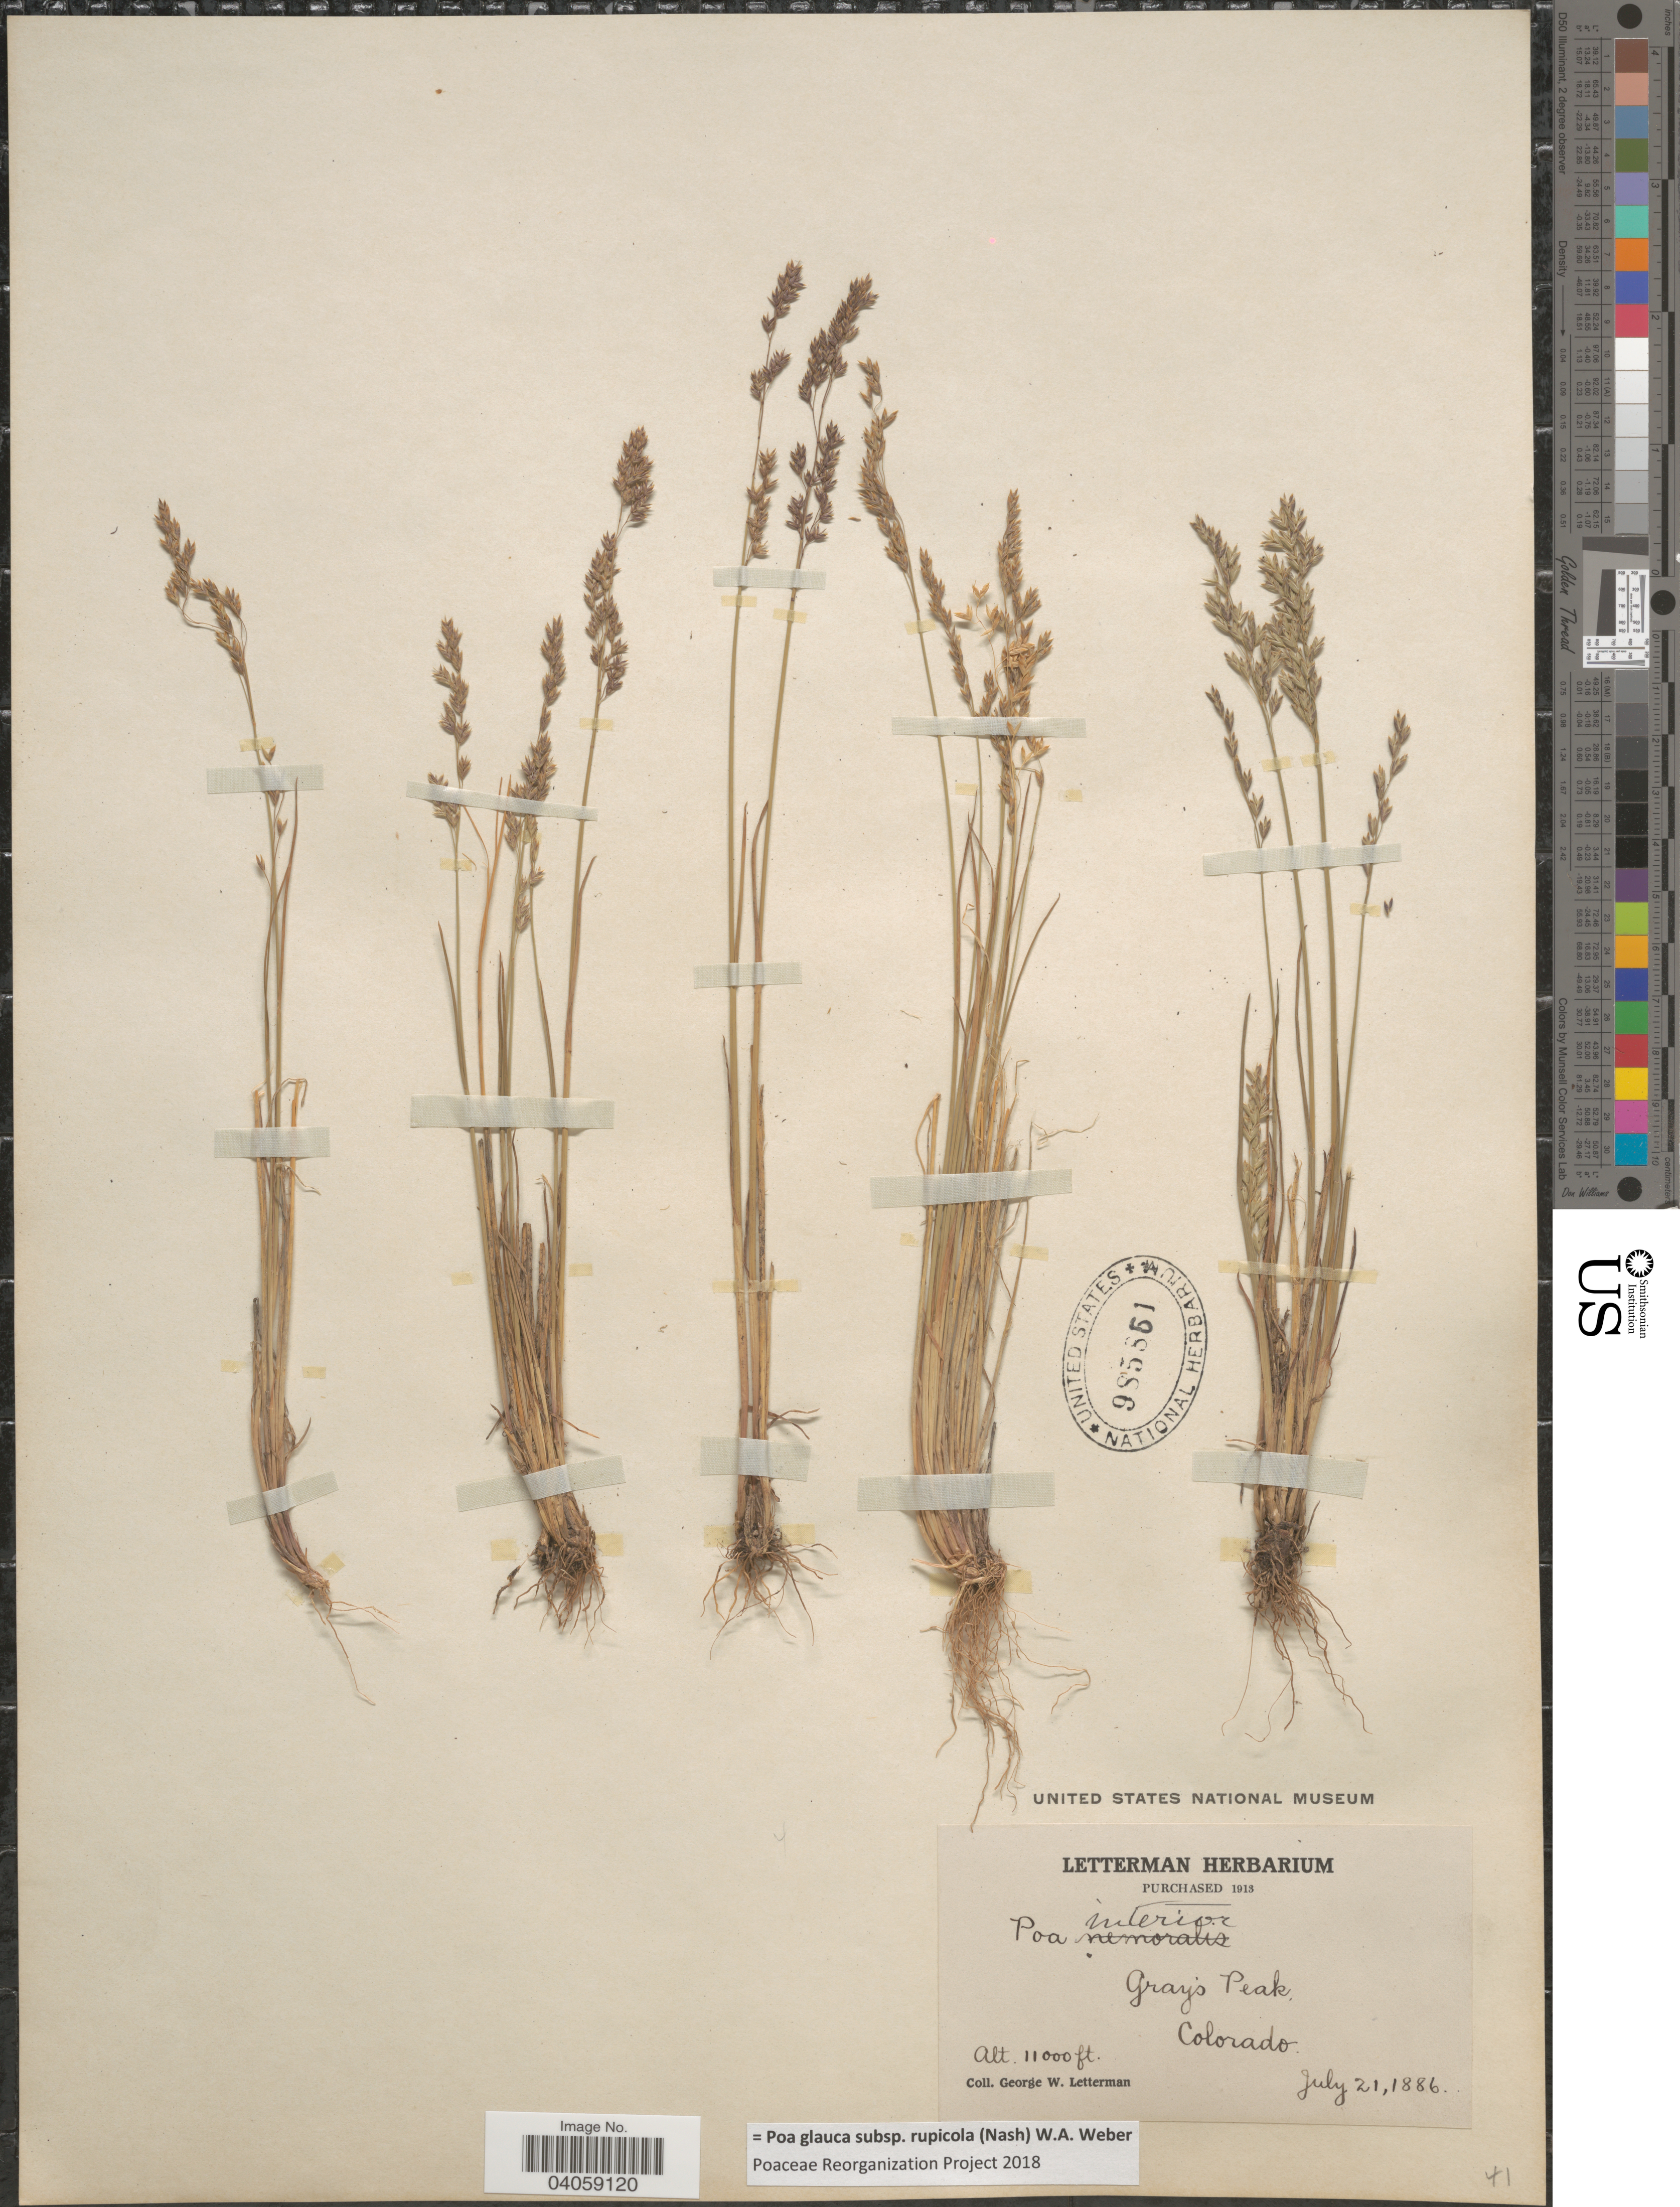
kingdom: Plantae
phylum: Tracheophyta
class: Liliopsida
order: Poales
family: Poaceae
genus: Poa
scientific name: Poa glauca subsp. rupicola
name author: (Nash) W.A. Weber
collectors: G. W. Letterman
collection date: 1886-07-21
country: United States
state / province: Colorado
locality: Gray's Peak.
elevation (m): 3353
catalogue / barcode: US 985851